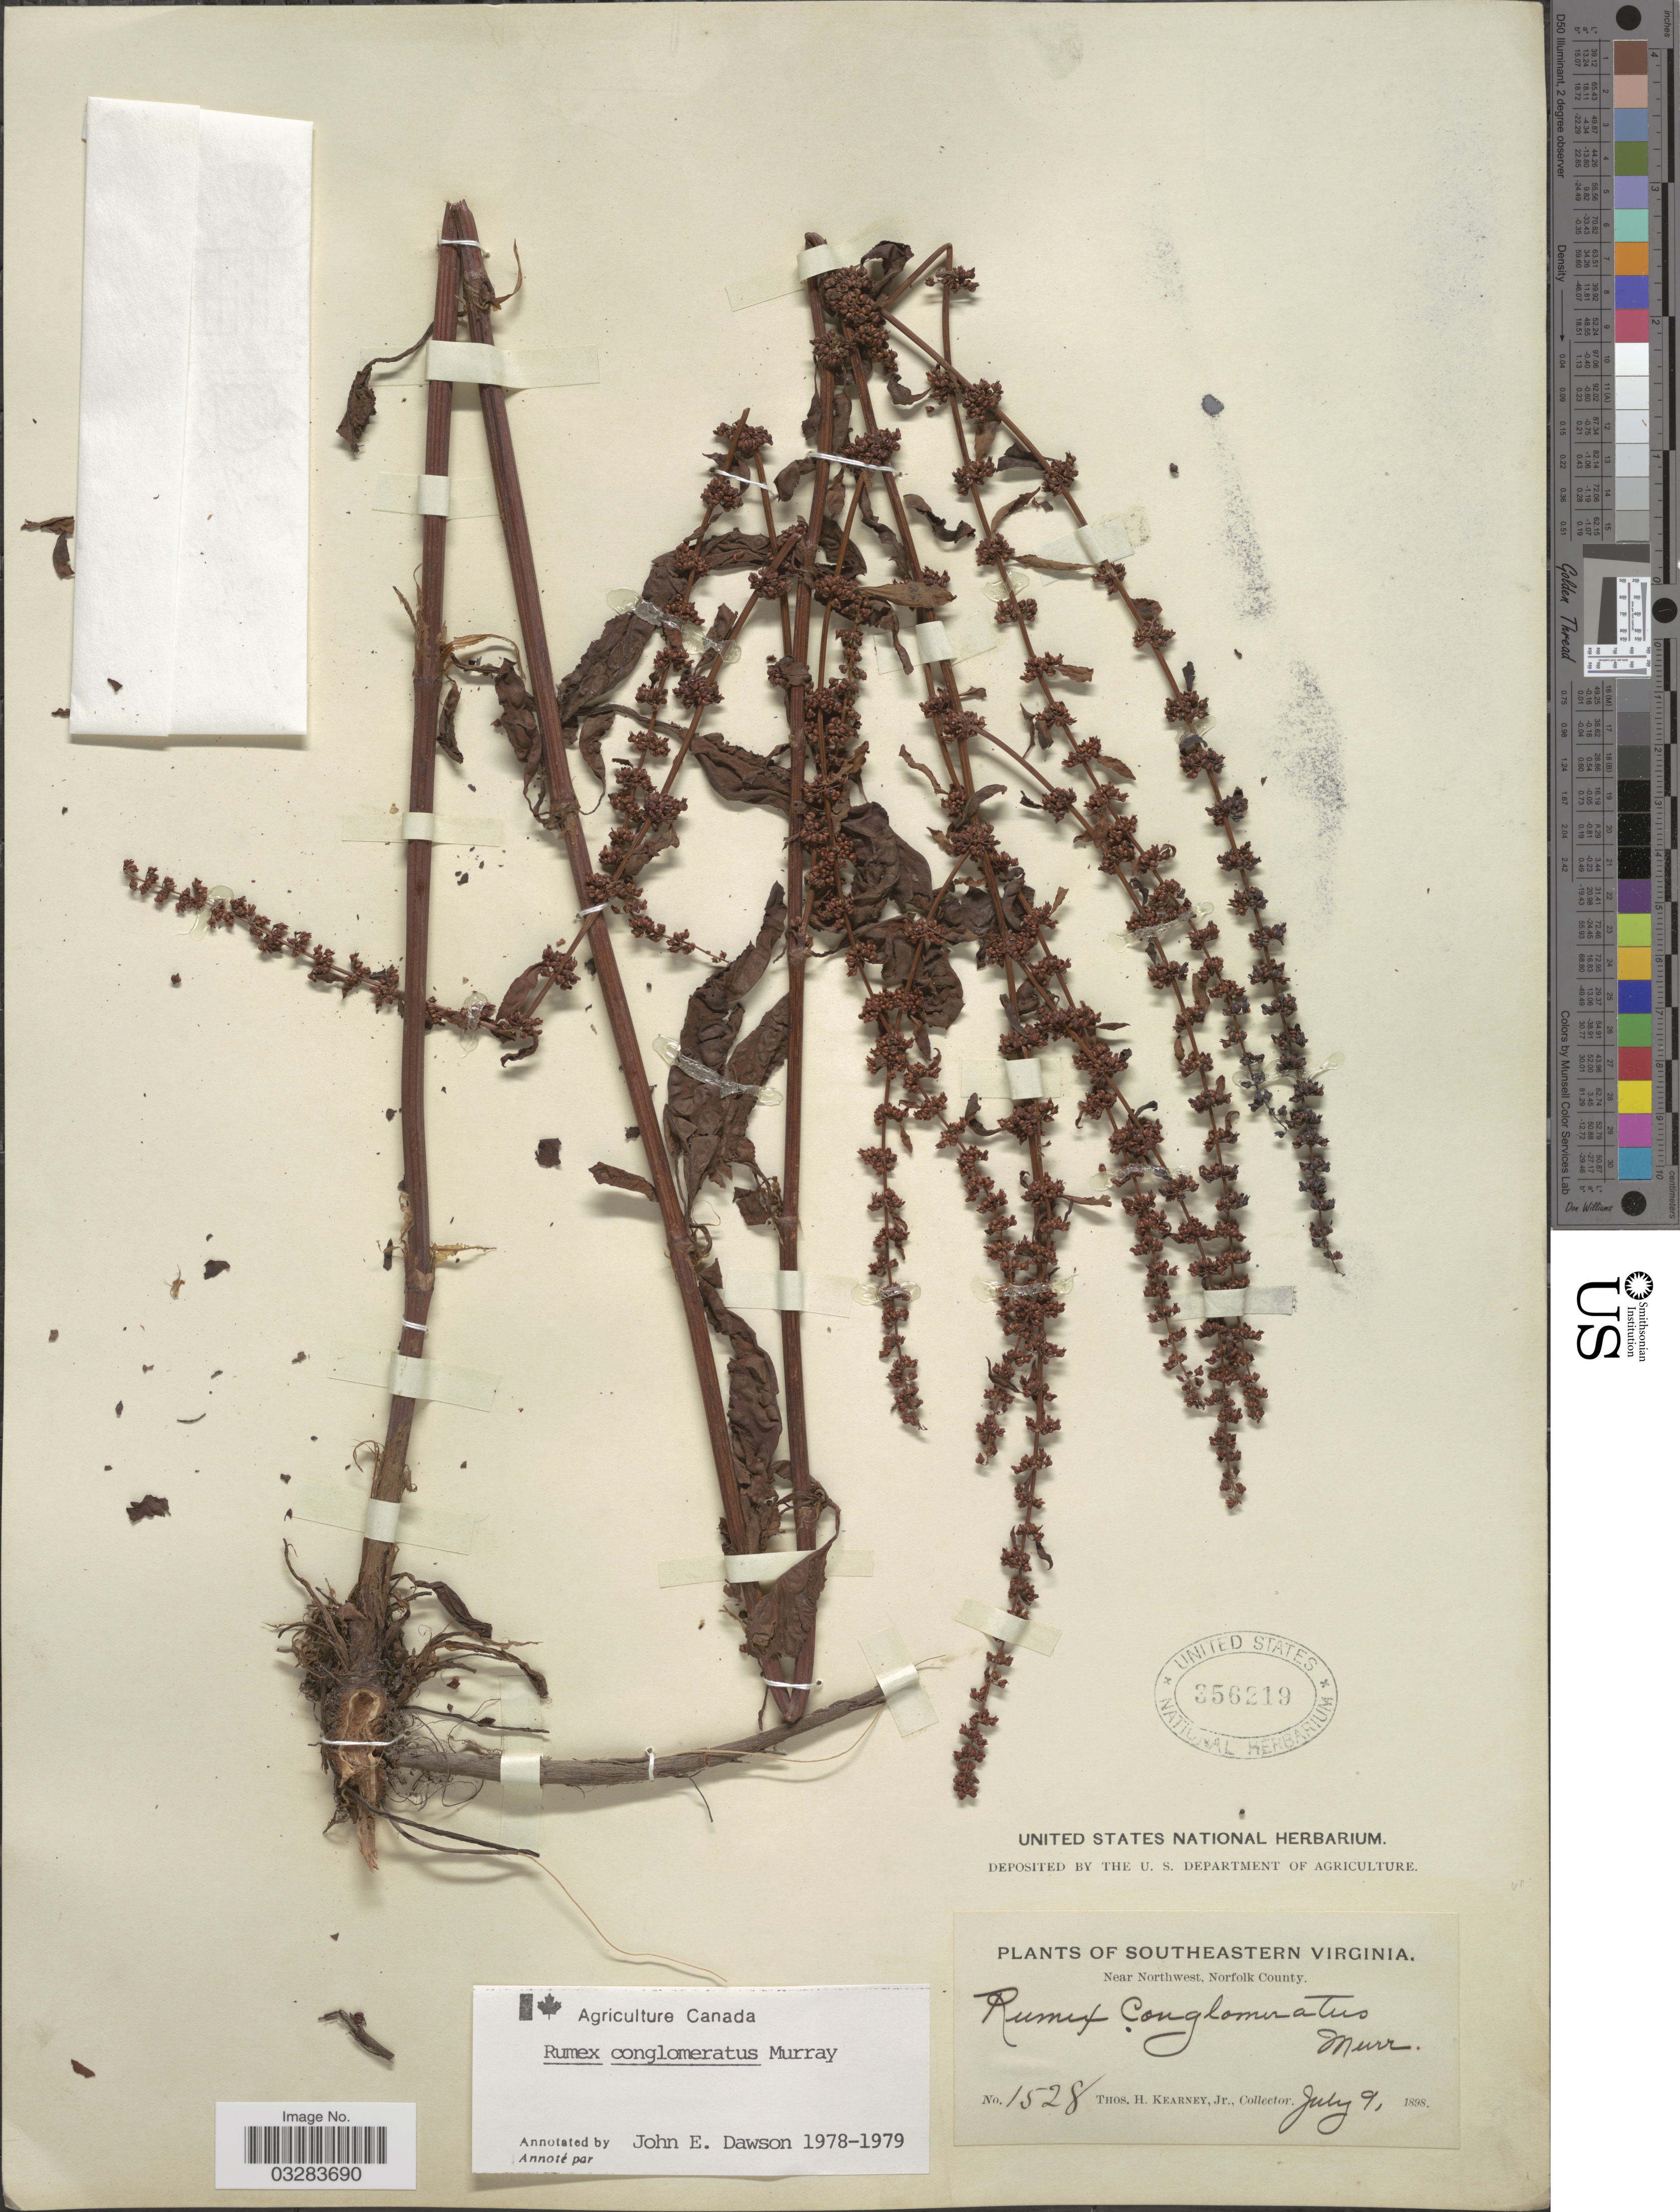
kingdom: Plantae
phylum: Tracheophyta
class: Magnoliopsida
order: Caryophyllales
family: Polygonaceae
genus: Rumex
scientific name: Rumex conglomeratus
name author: Murray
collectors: T. H. Kearney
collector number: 1528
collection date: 1898-07-09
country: United States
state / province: Virginia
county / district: City of Norfolk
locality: Southeastern Virginia, Near Northwest, Norfolk County.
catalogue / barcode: US 356219